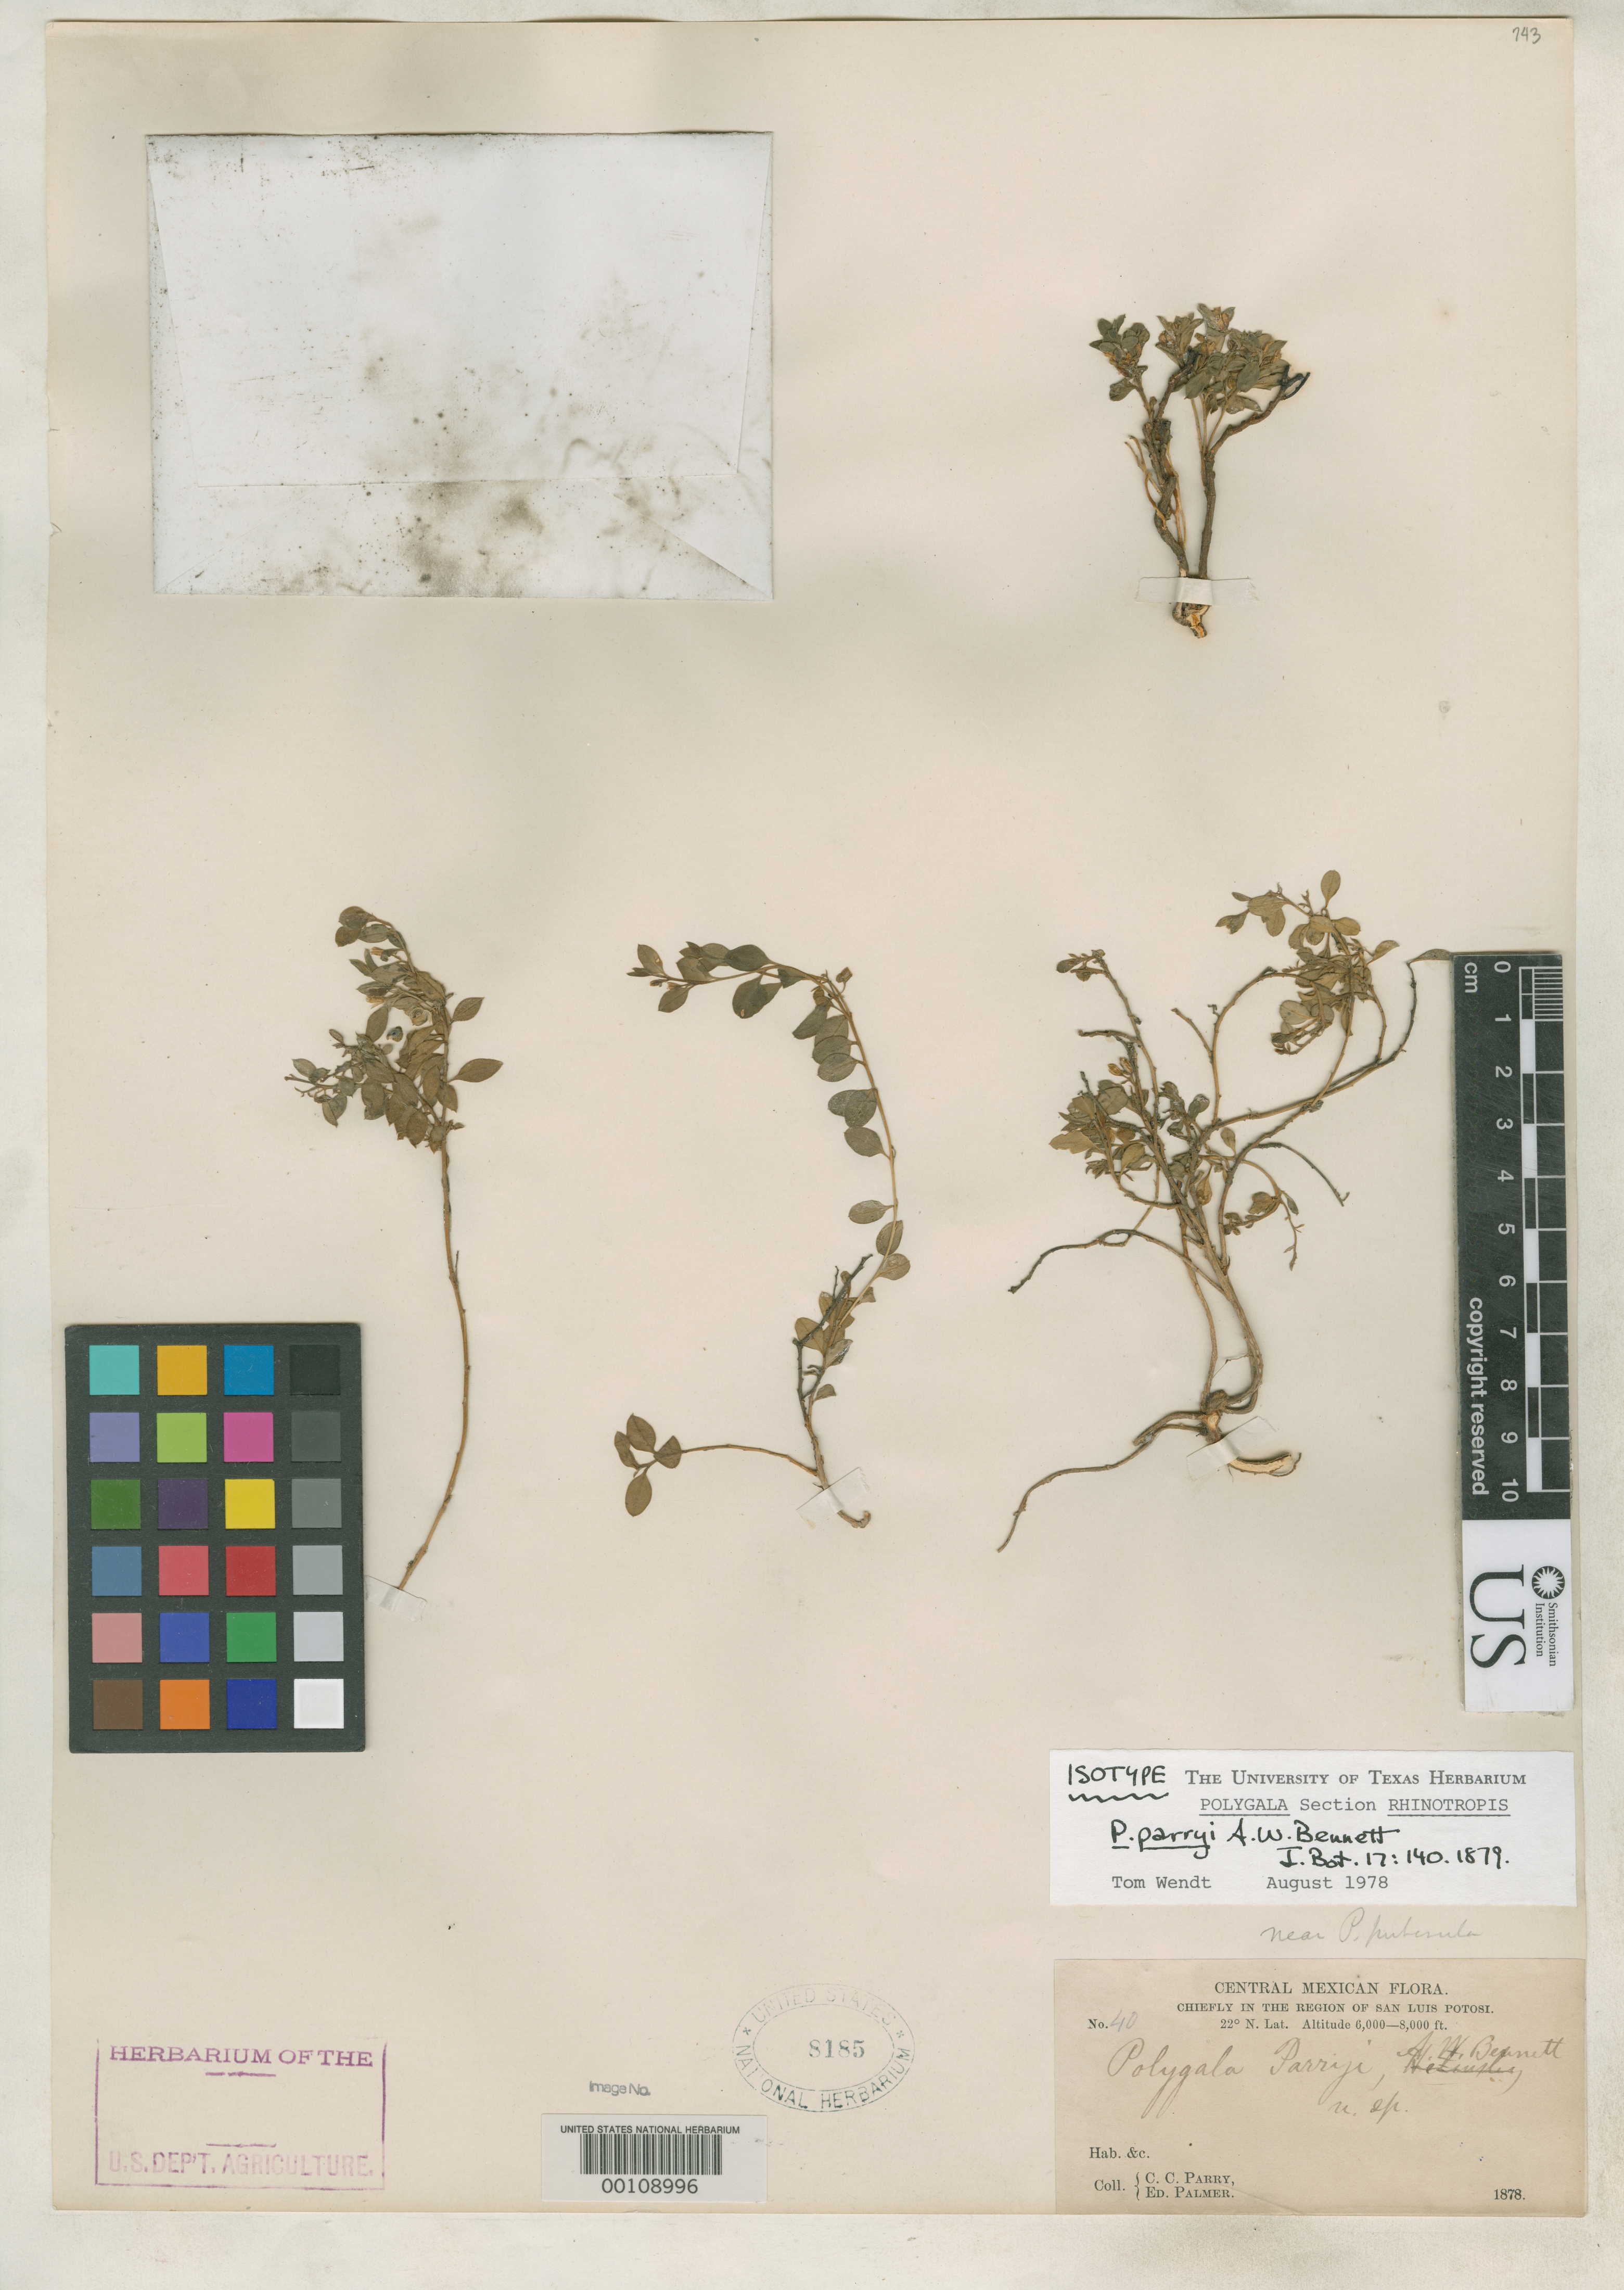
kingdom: Plantae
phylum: Tracheophyta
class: Magnoliopsida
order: Fabales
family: Polygalaceae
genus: Polygala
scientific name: Polygala parryi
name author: A.W. Benn. ex Hemsl.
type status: Isotype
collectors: C. C. Parry & E. Palmer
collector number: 40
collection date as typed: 1878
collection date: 1878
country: Mexico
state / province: San Luis Potosi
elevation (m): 1829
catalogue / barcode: US 8185